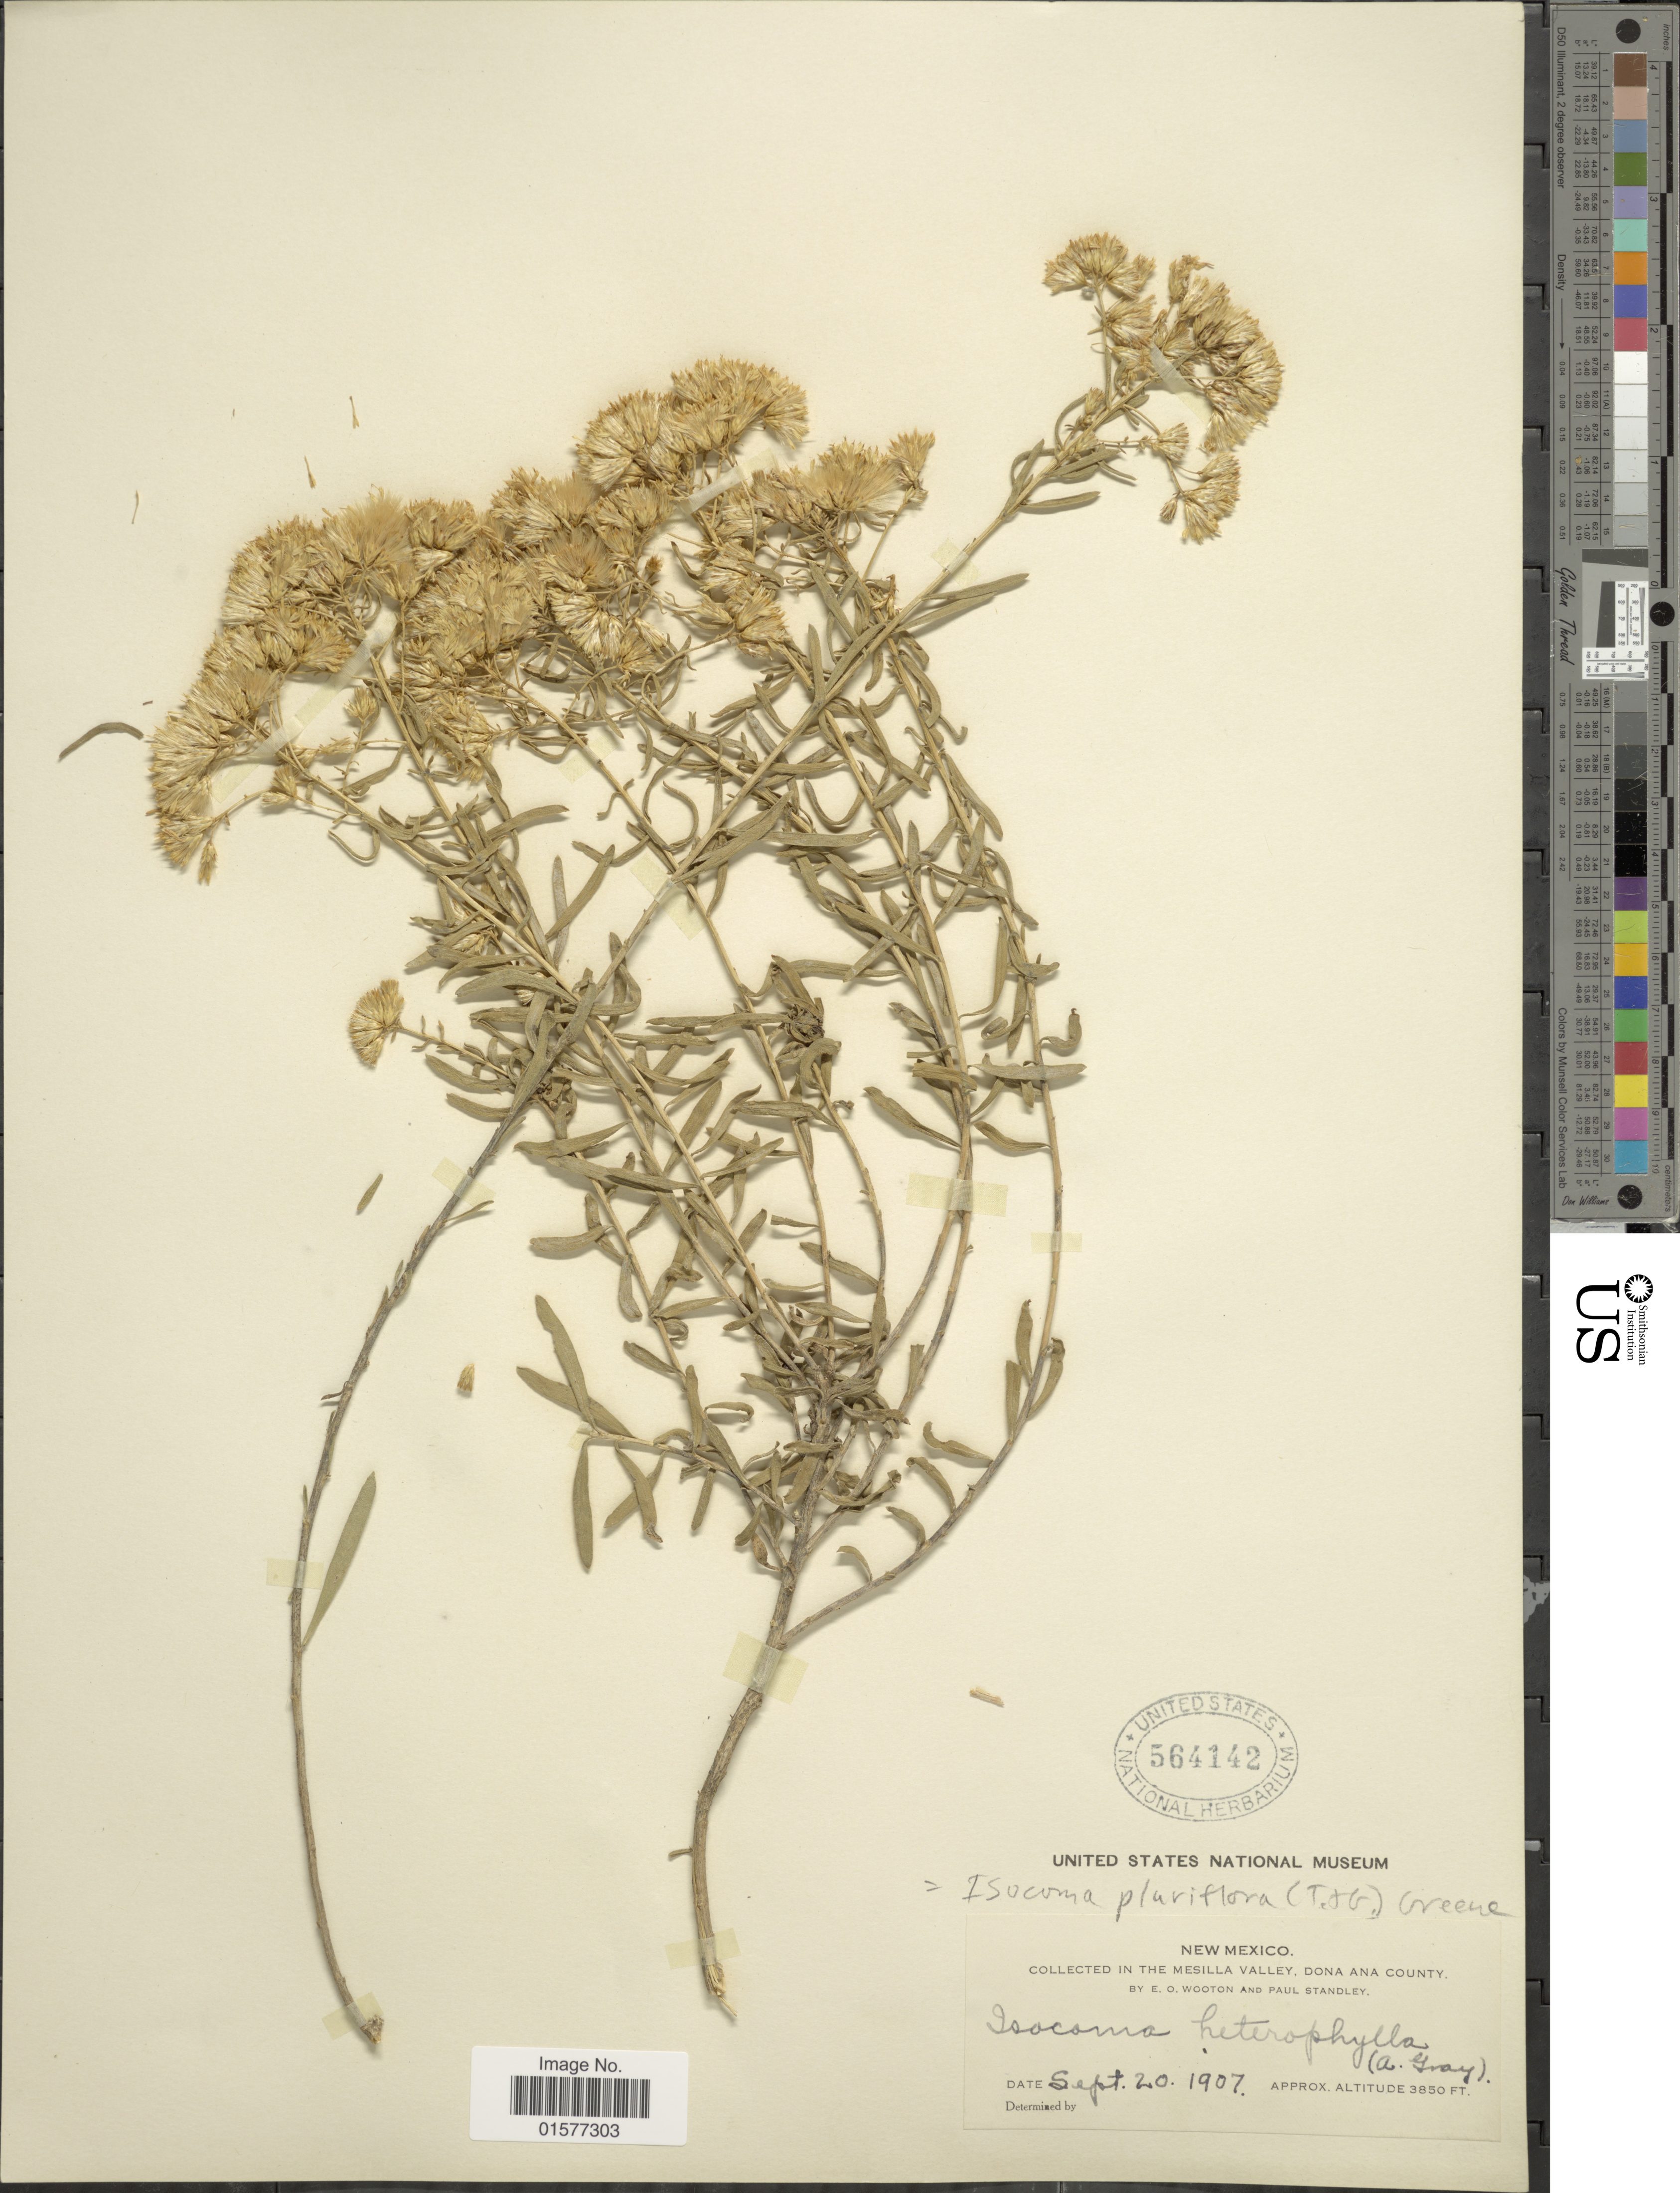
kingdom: Plantae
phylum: Tracheophyta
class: Magnoliopsida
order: Asterales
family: Asteraceae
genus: Isocoma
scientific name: Isocoma pluriflora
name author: (Torr. & A. Gray) Greene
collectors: E. O. Wooton & P. C. Standley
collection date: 1907-09-20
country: United States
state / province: New Mexico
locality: Collected in The Mesilla Valley, Dona Ana County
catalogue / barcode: US 564142